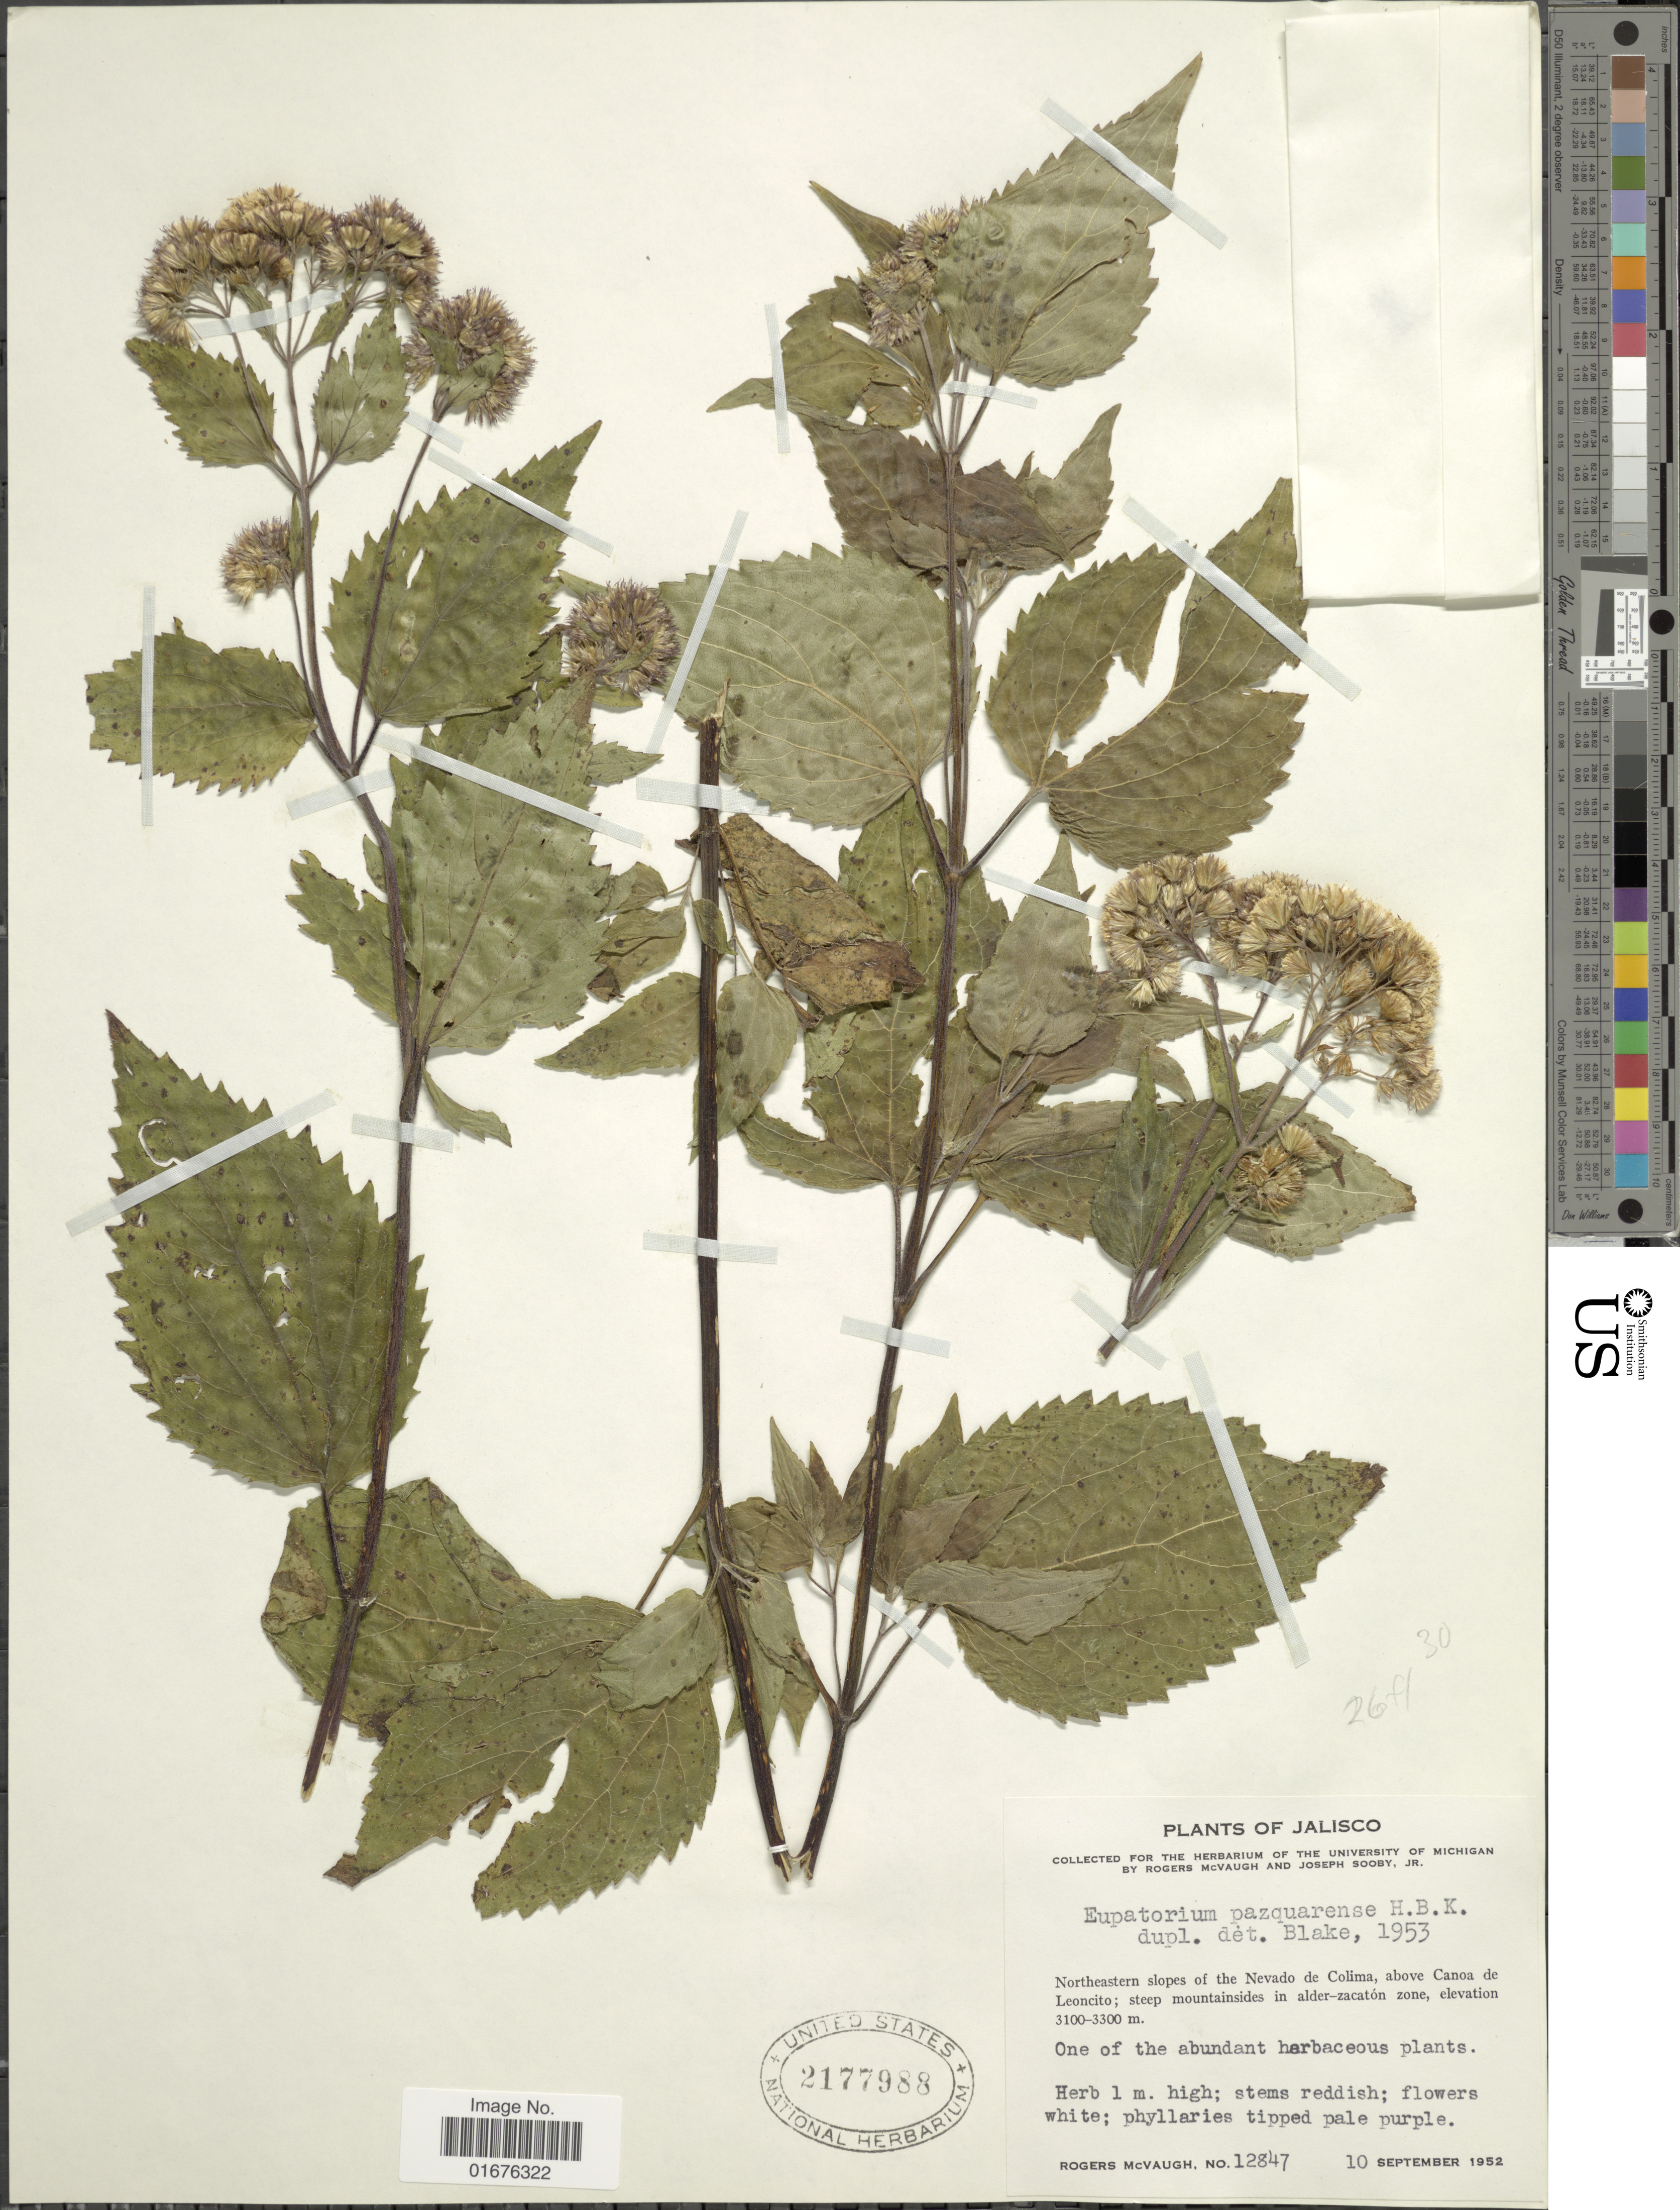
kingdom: Plantae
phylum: Tracheophyta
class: Magnoliopsida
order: Asterales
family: Asteraceae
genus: Ageratina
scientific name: Ageratina pazcuarensis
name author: (Kunth) R.M. King & H. Rob.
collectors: R. McVaugh & J. Sooby Jr.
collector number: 12847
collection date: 1952-09-10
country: Mexico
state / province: Jalisco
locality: Northeastern slopes of the Nevado de Colima, above Canoa de Leoncito; steep mountains in alder-zacatón zone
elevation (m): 3100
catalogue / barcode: US 2177988